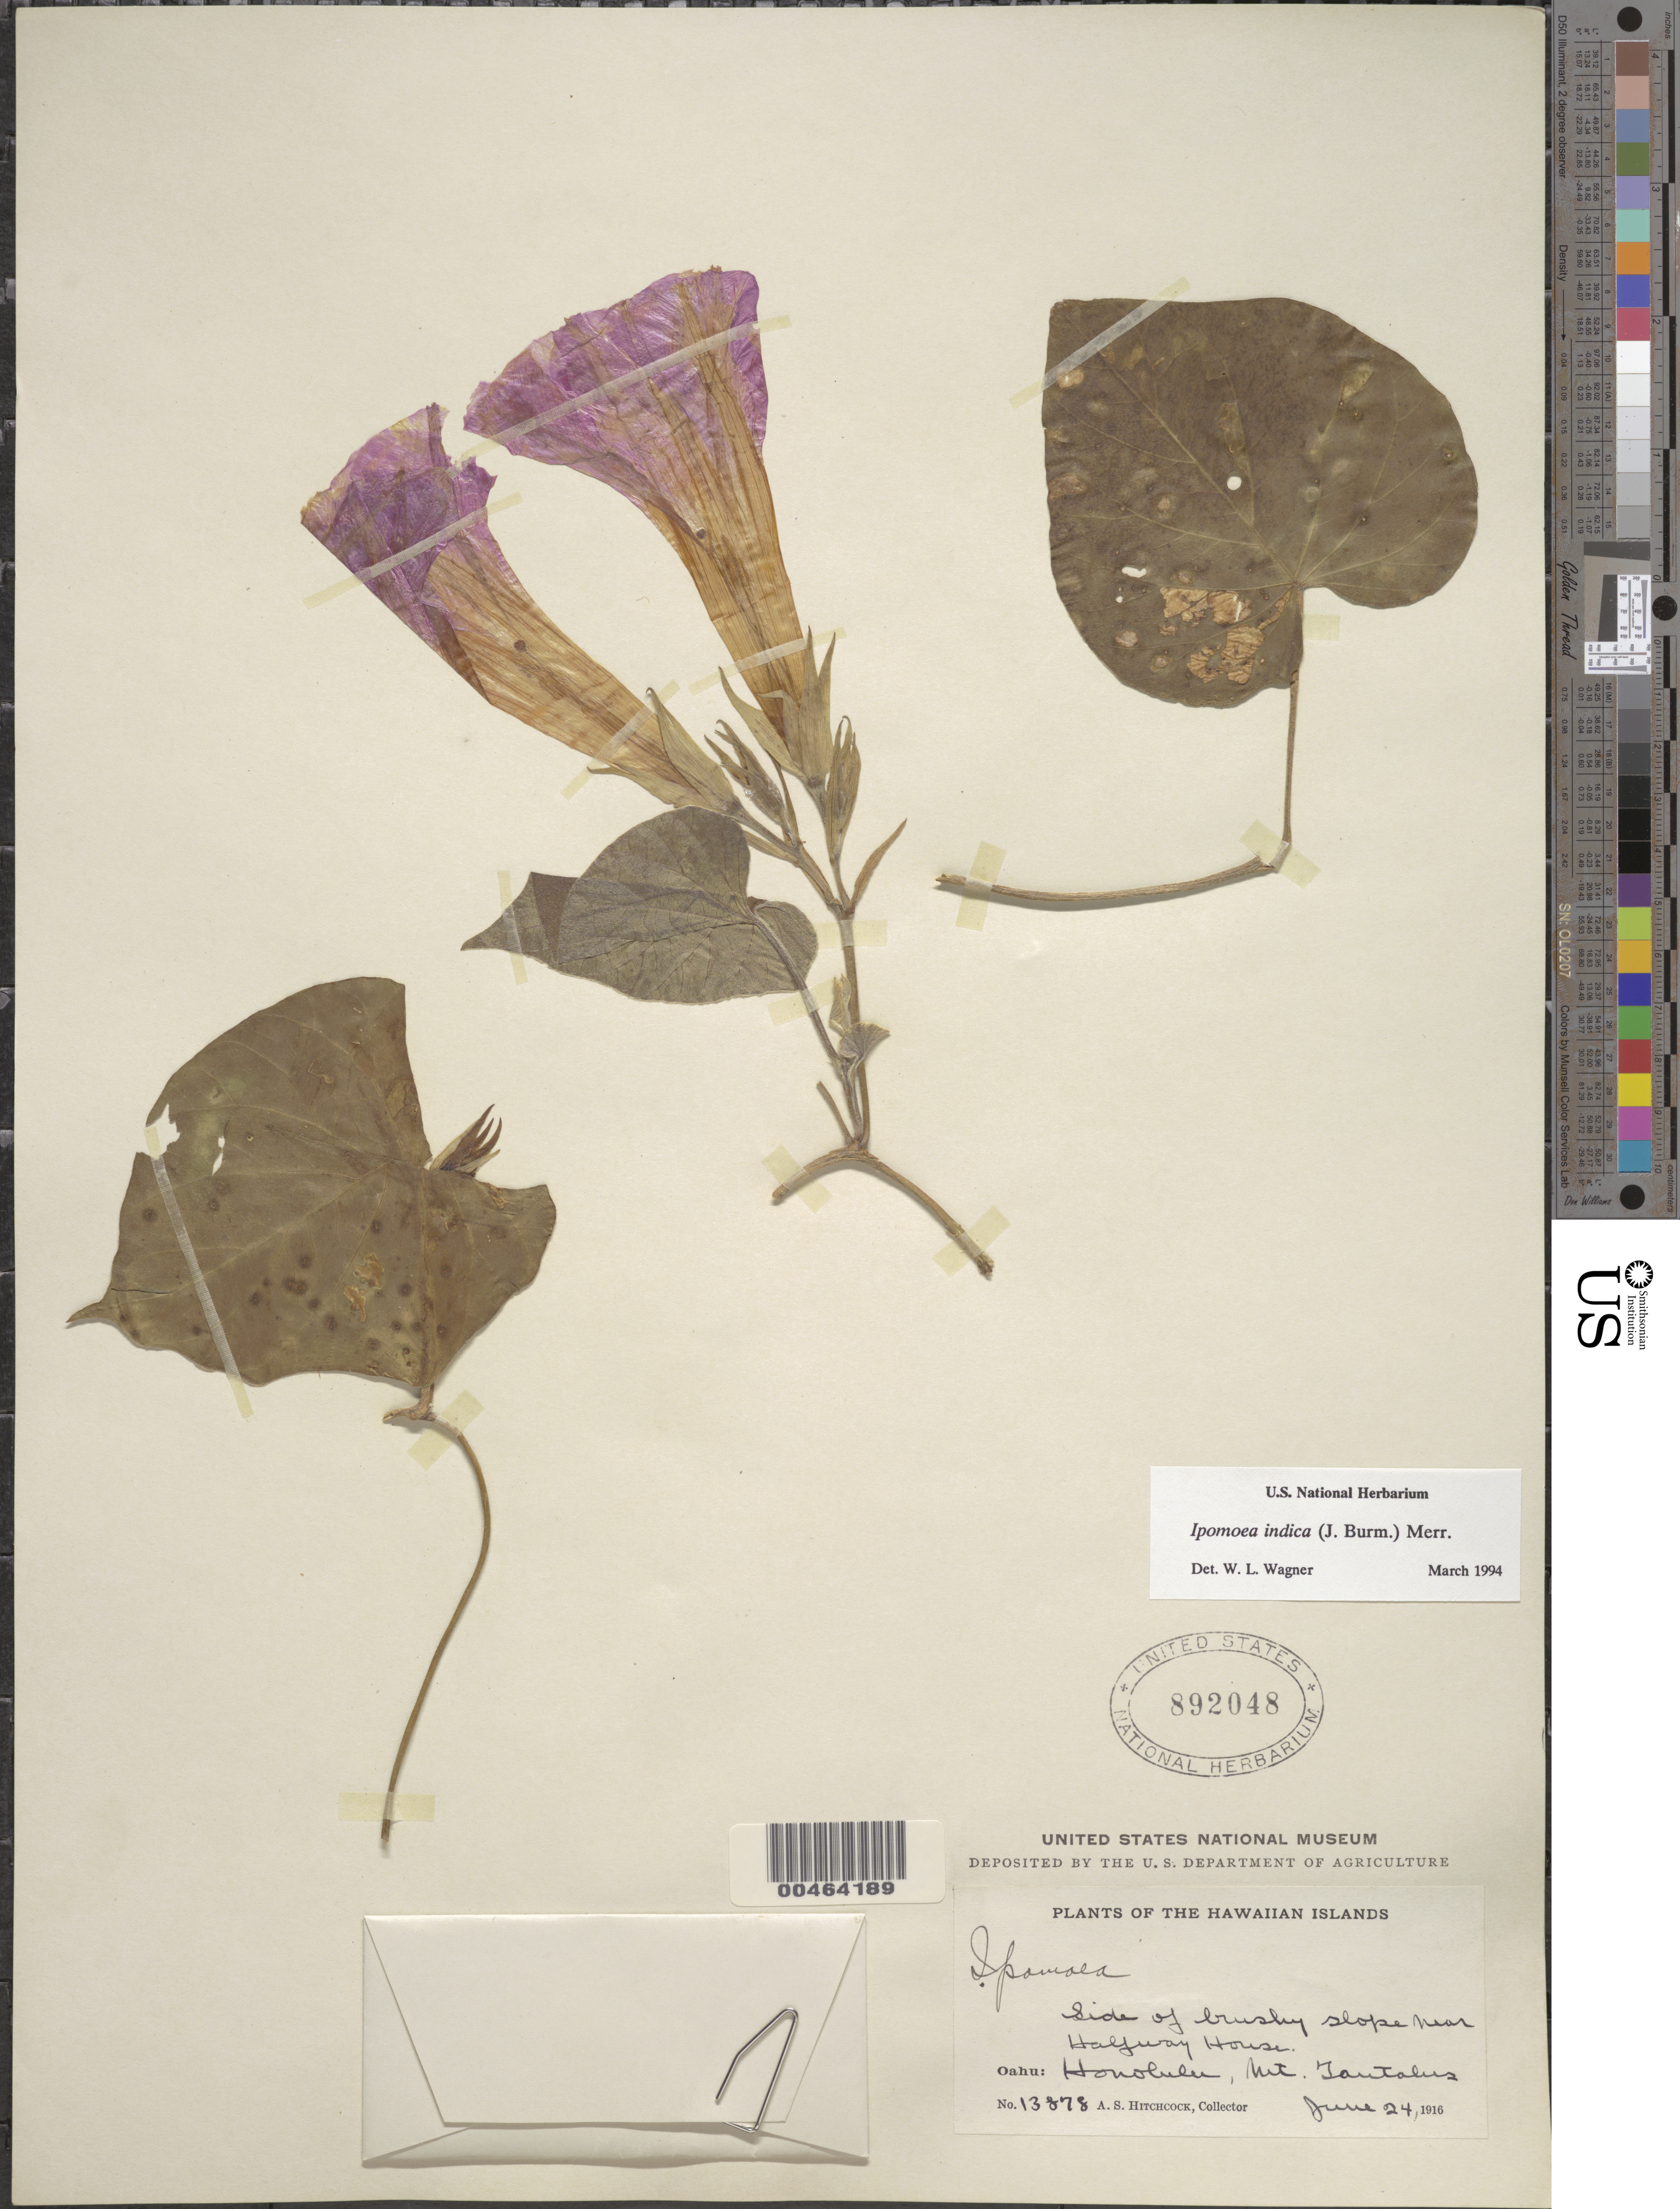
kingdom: Plantae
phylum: Tracheophyta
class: Magnoliopsida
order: Solanales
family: Convolvulaceae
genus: Ipomoea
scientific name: Ipomoea indica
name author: (Burm.) Merr.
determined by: Wagner, W. L., (BOT), Smithsonian Institution - National Museum of Natural History (UNITED STATES)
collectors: A. S. Hitchcock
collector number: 13878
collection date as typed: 24 Jun 1916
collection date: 1916-06-24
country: United States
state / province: Hawaii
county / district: Honolulu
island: Oahu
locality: slope near Halfway House, Honolulu, Mt. Tantalus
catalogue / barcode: US 892048